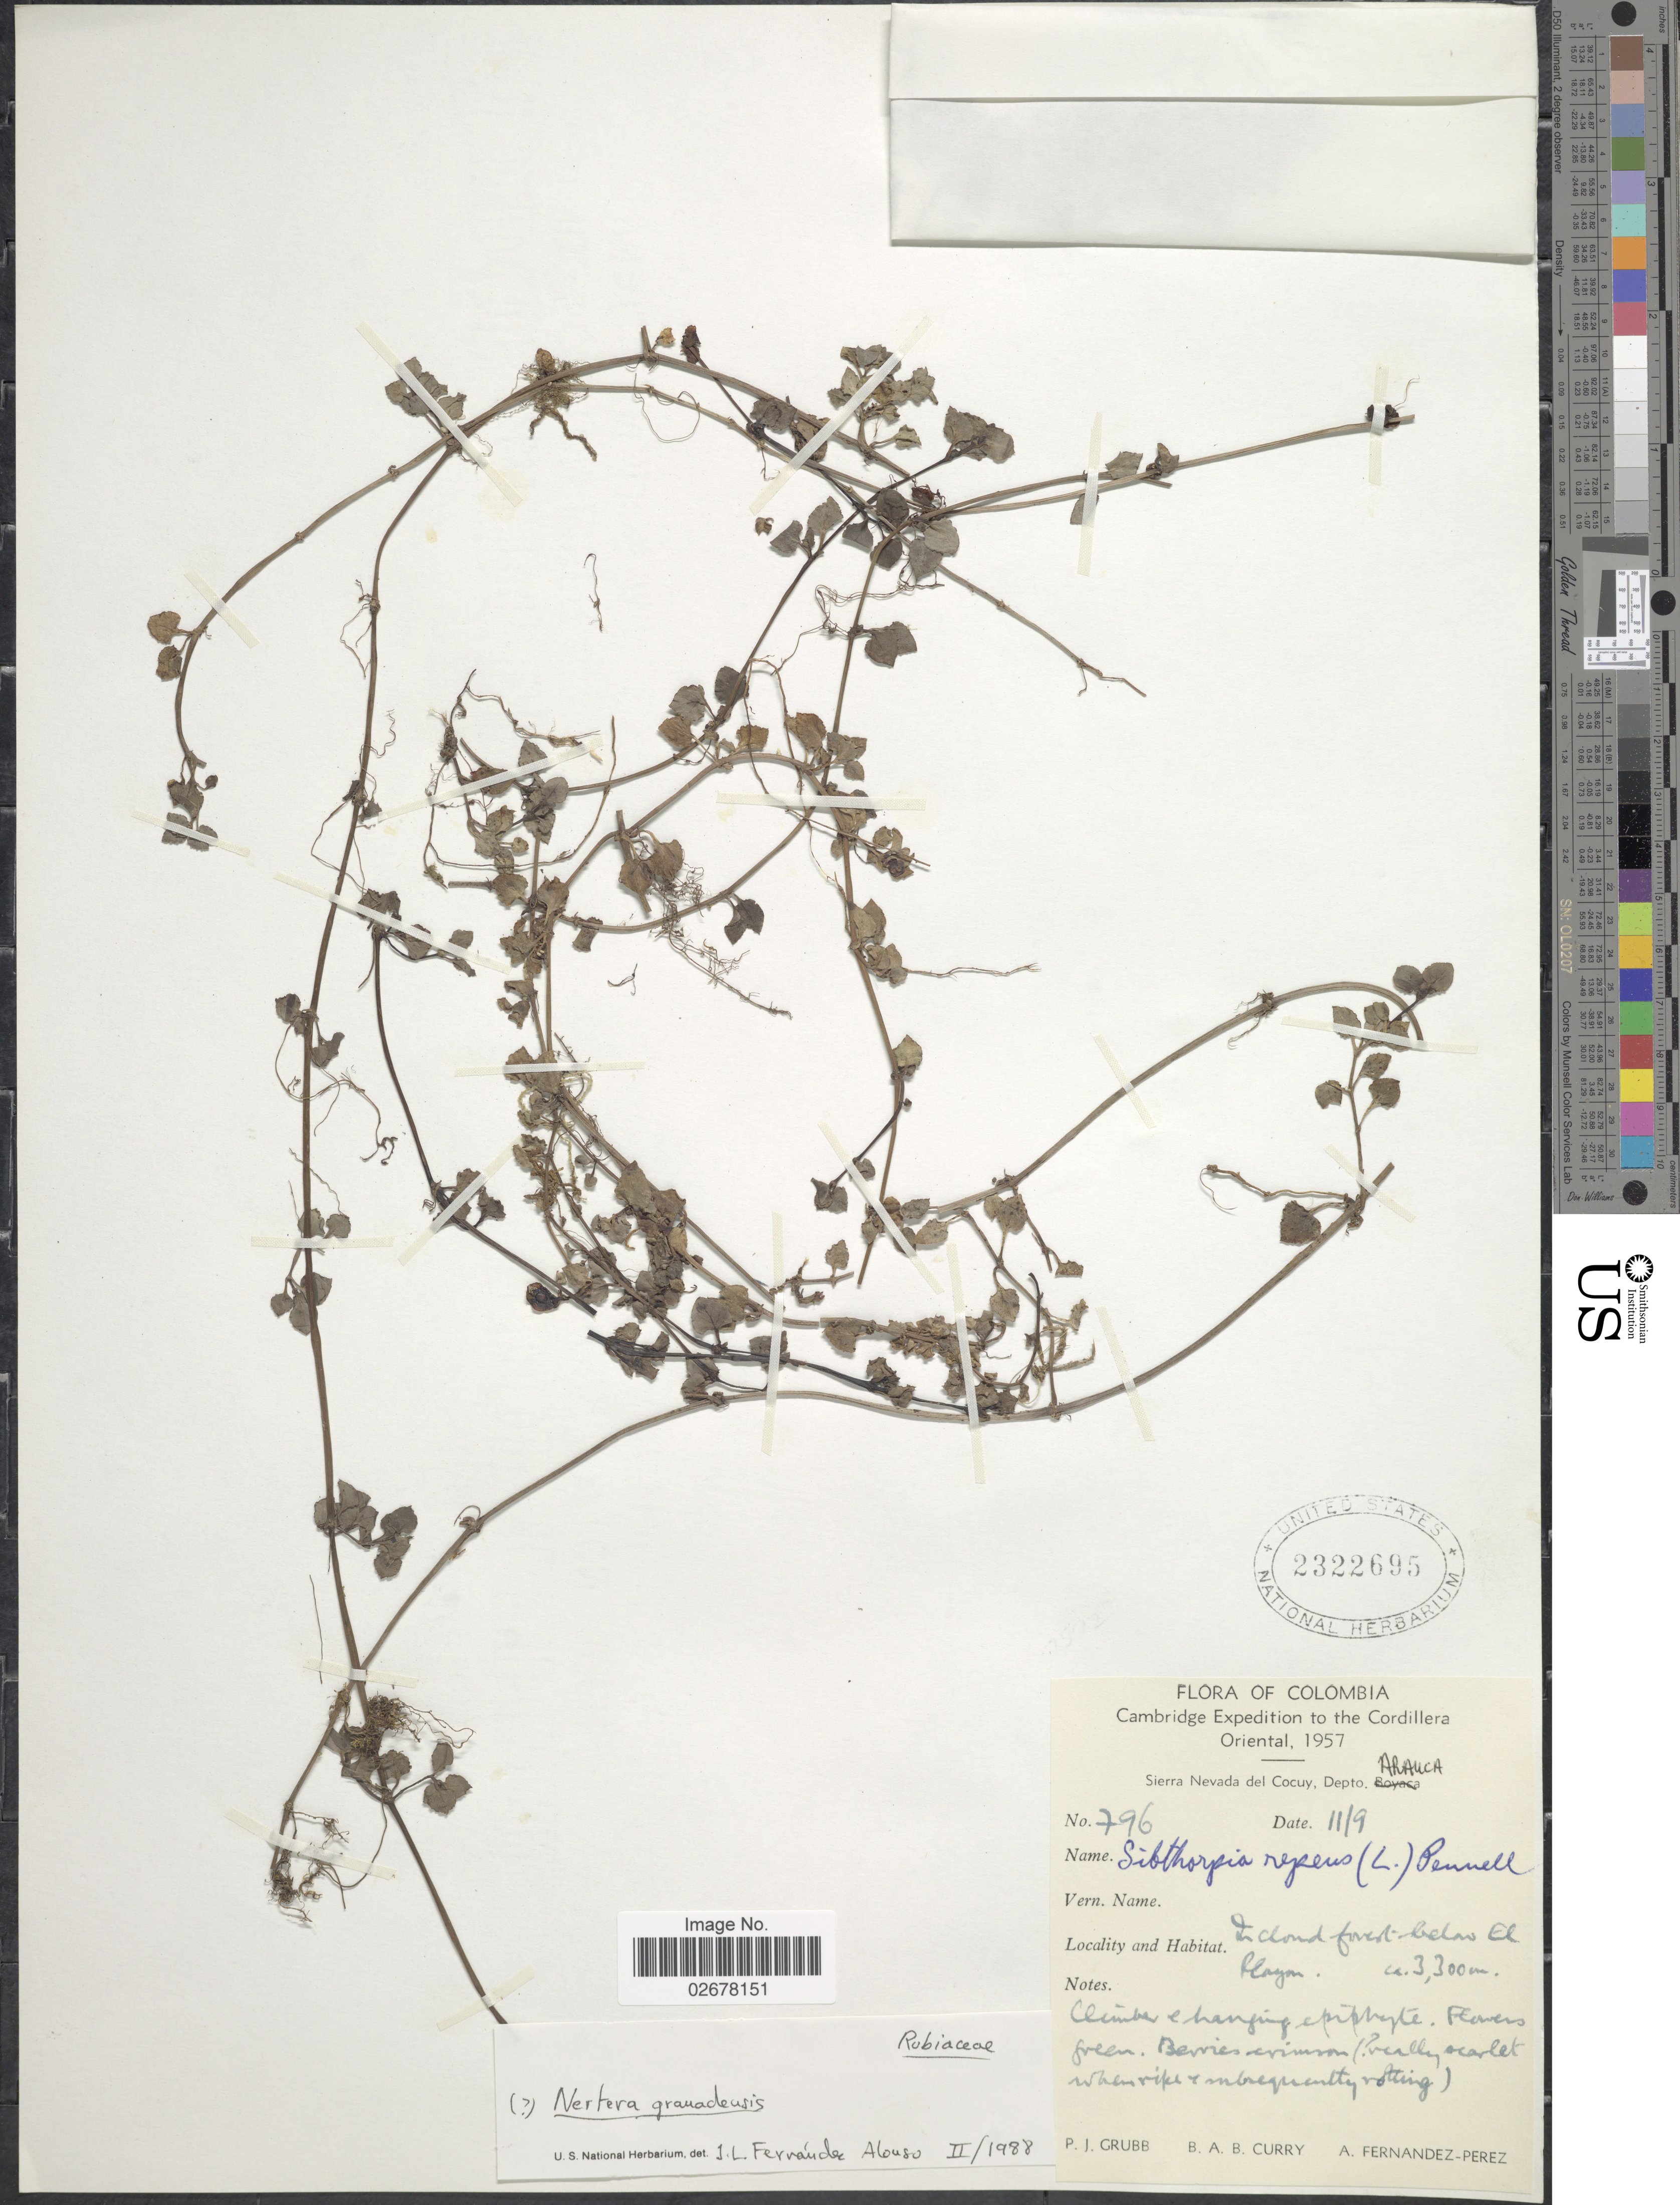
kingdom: Plantae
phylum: Tracheophyta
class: Magnoliopsida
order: Gentianales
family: Rubiaceae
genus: Nertera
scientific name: Nertera depressa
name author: Banks & Sol. ex Gaertn.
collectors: P. J. Grubb, B. A. B. Curry & A. Fernández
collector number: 796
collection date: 1957-09-11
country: Colombia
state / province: Arauca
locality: To the Cordillera, Sierra Nevada del Cocuy, Depto. Arauca, In cloud forest below El Playon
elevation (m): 3300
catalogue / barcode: US 2322695